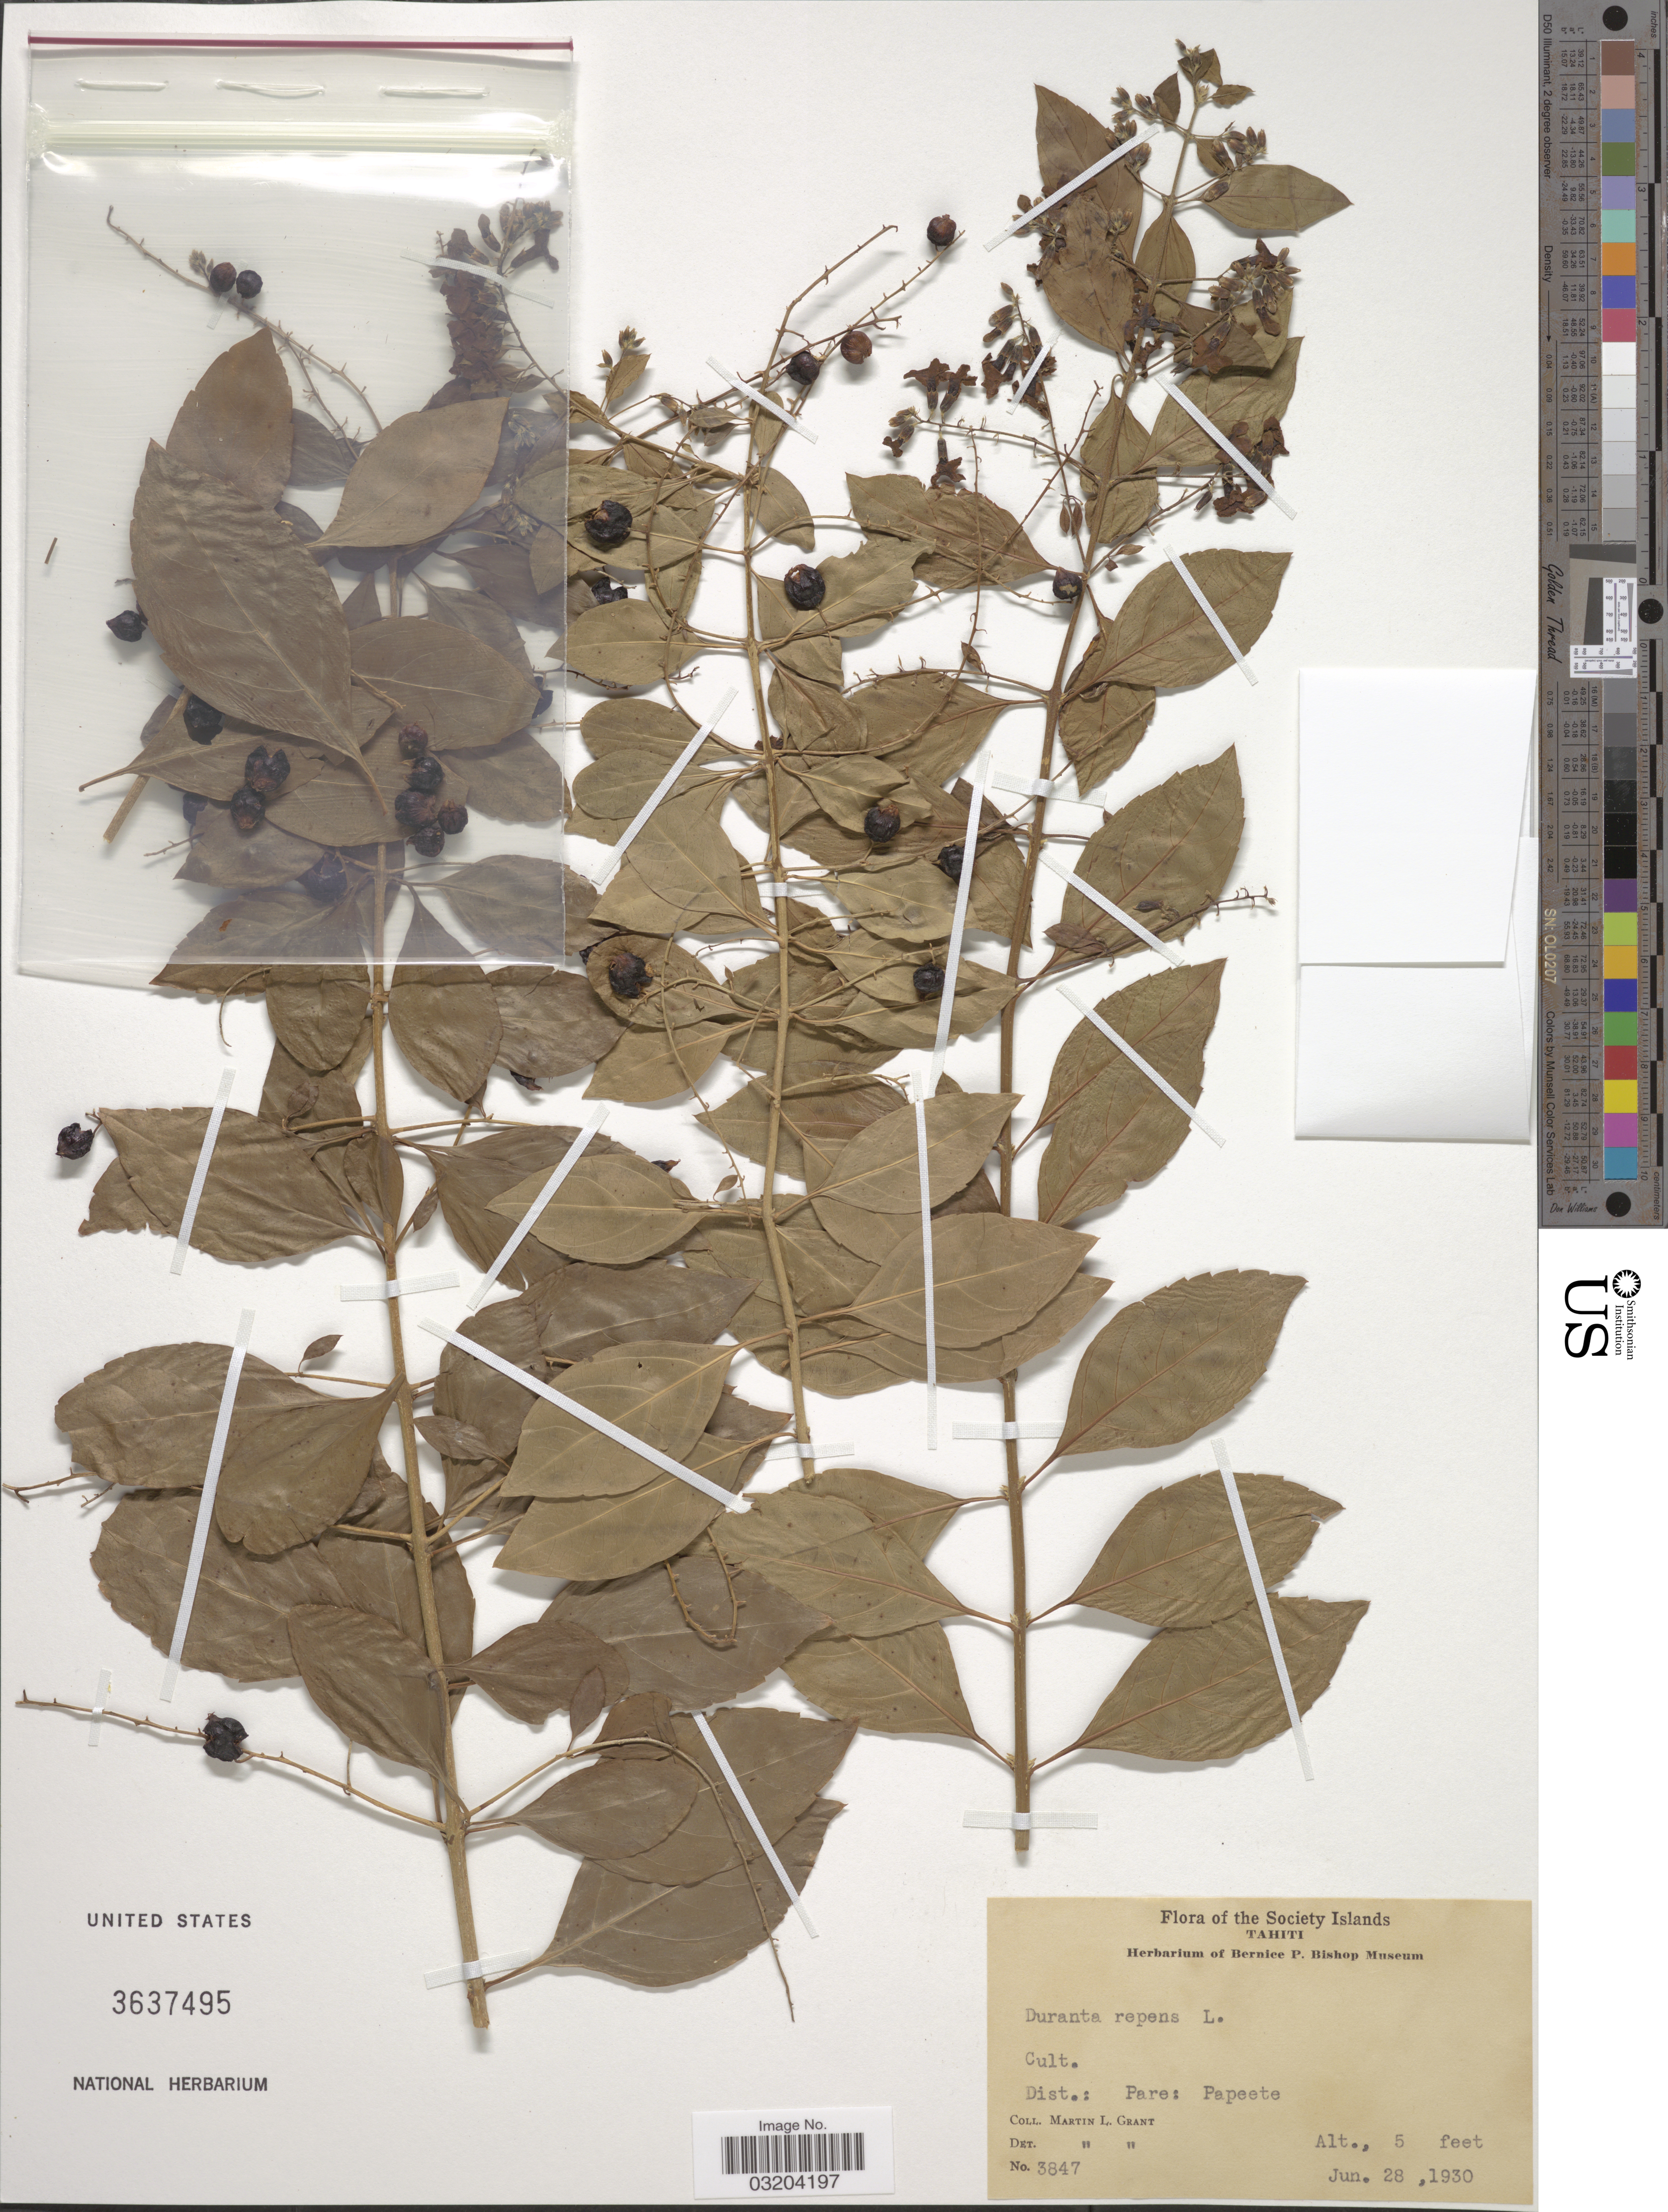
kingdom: Plantae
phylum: Tracheophyta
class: Magnoliopsida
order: Lamiales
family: Verbenaceae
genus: Duranta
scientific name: Duranta erecta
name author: L.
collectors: M. L. Grant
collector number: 3847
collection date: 1930-06-28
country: French Polynesia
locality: The Society Islands, Tahiti.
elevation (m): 2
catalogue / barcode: US 3637495